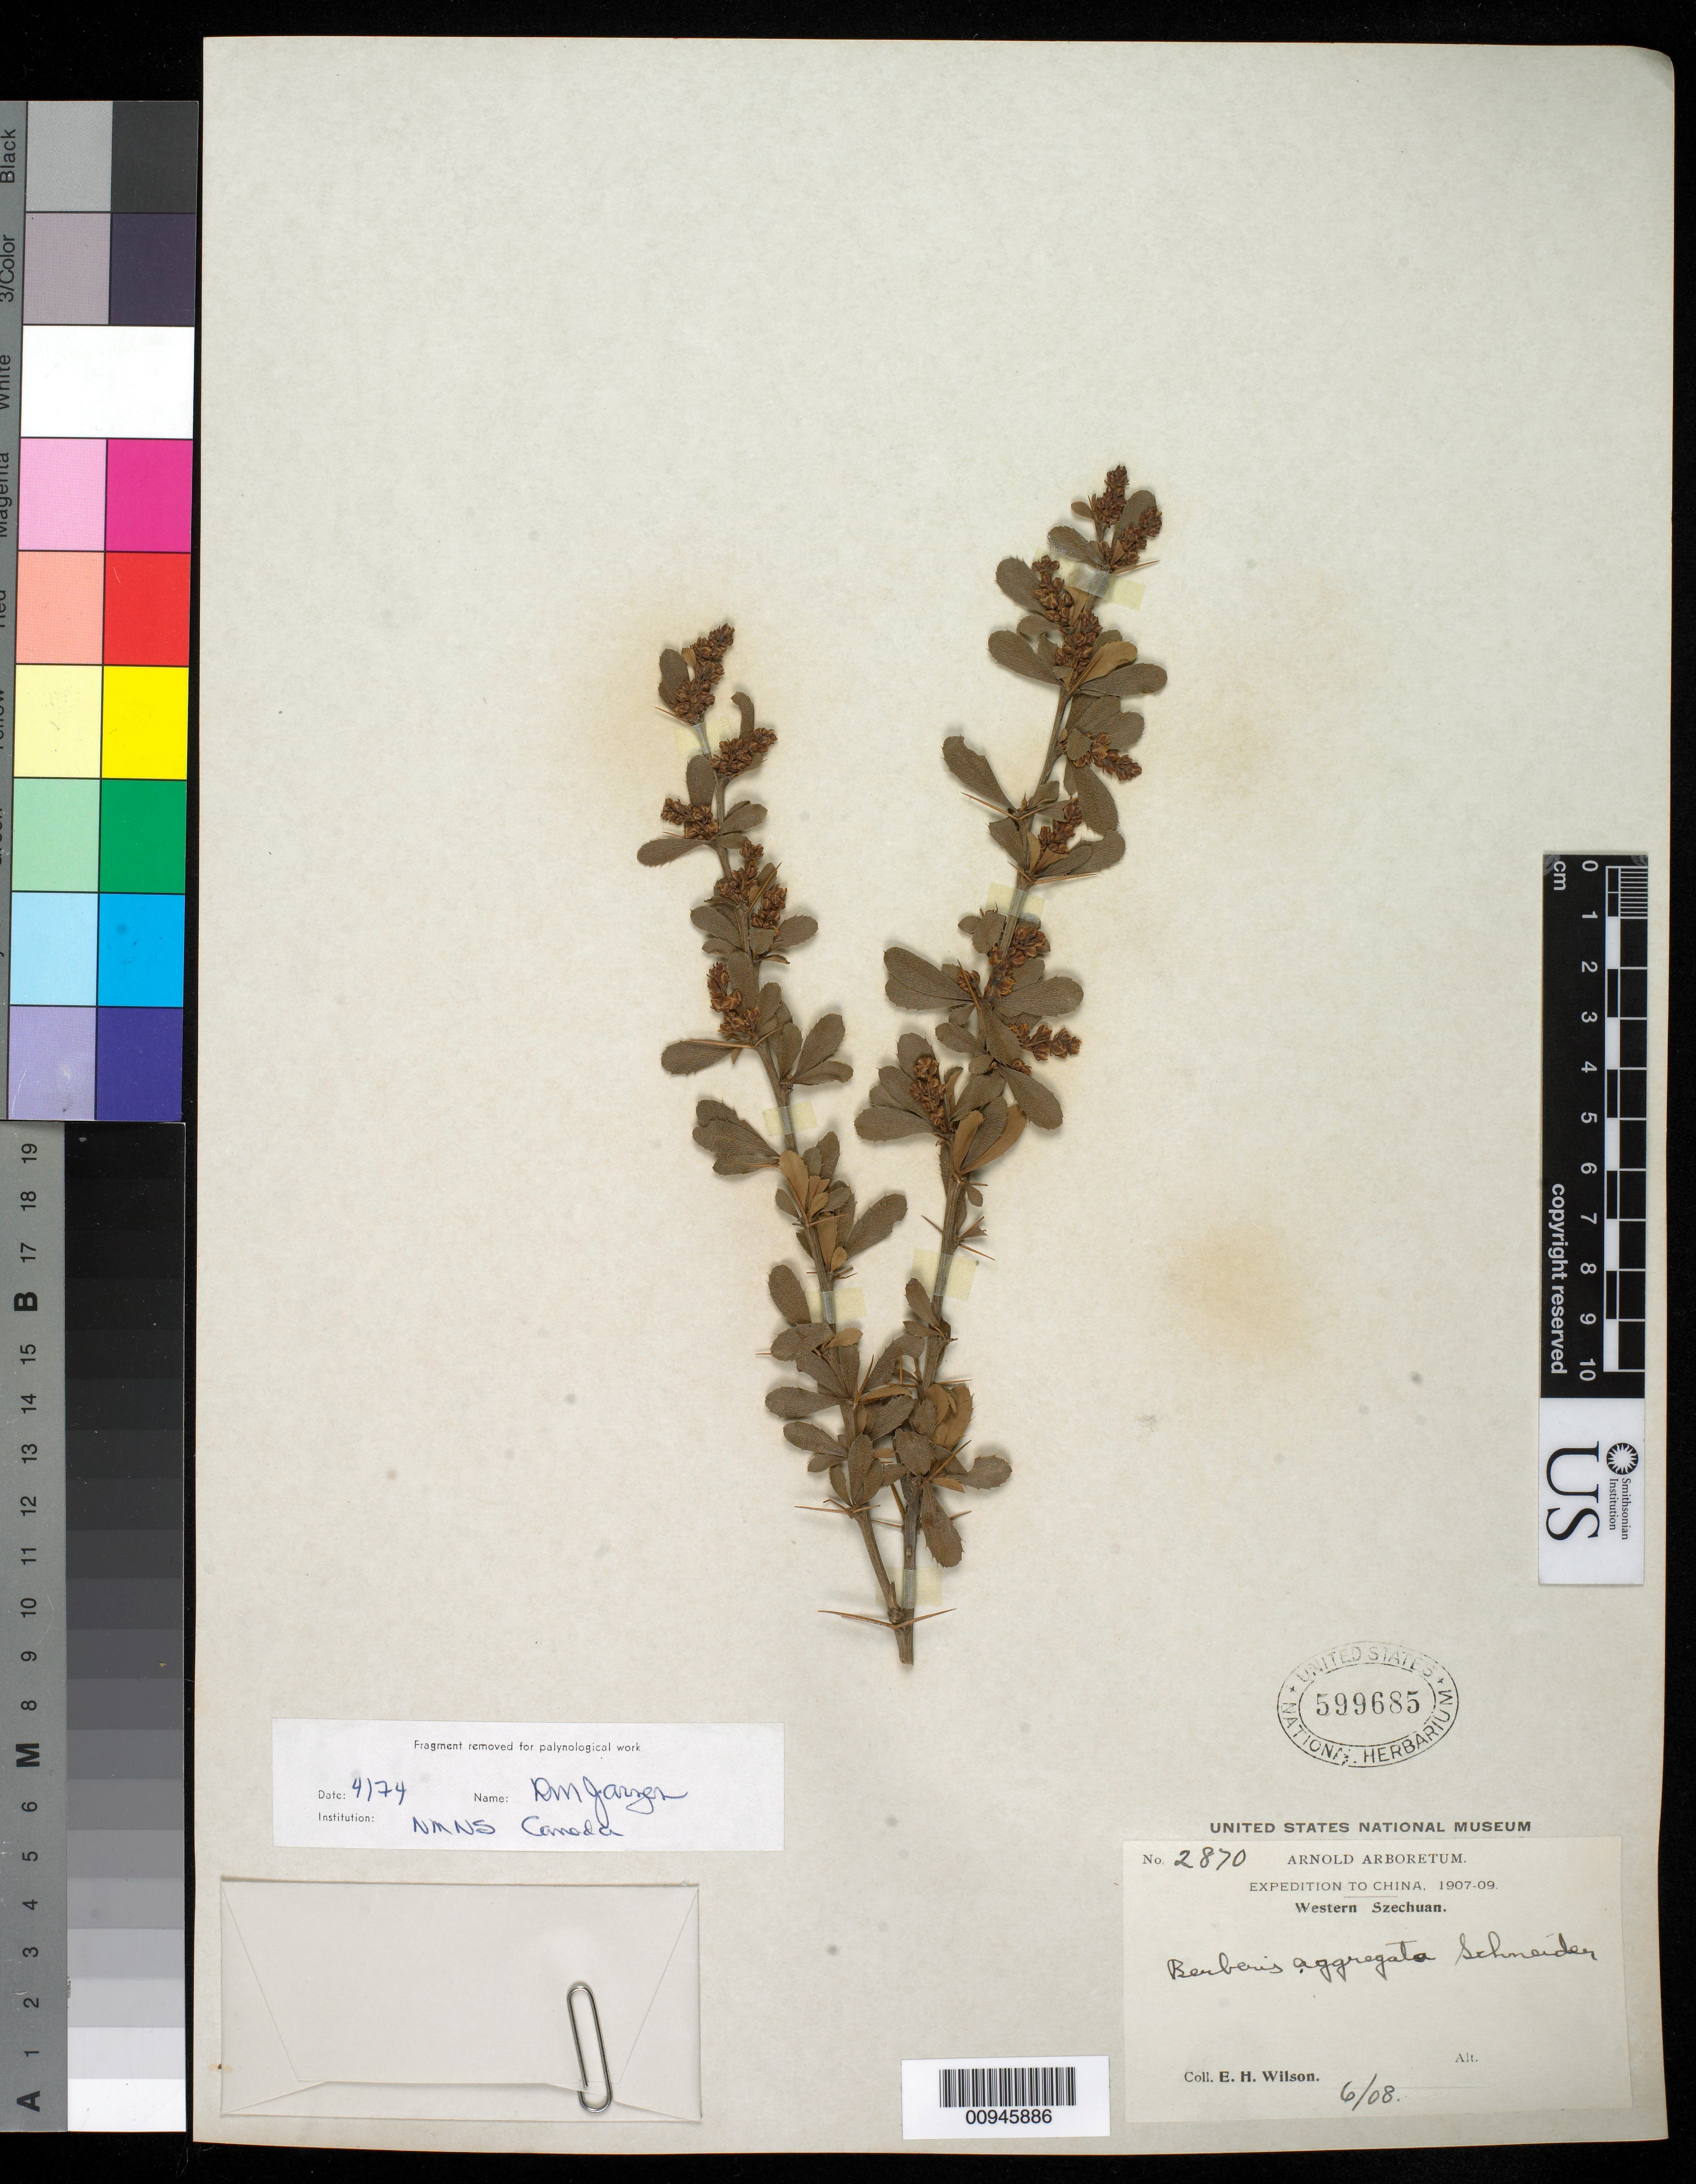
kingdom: Plantae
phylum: Tracheophyta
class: Magnoliopsida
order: Ranunculales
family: Berberidaceae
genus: Berberis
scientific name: Berberis aggregata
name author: C.K. Schneid.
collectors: E. H. Wilson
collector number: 2870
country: China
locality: Western Szechuan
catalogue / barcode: US 599685